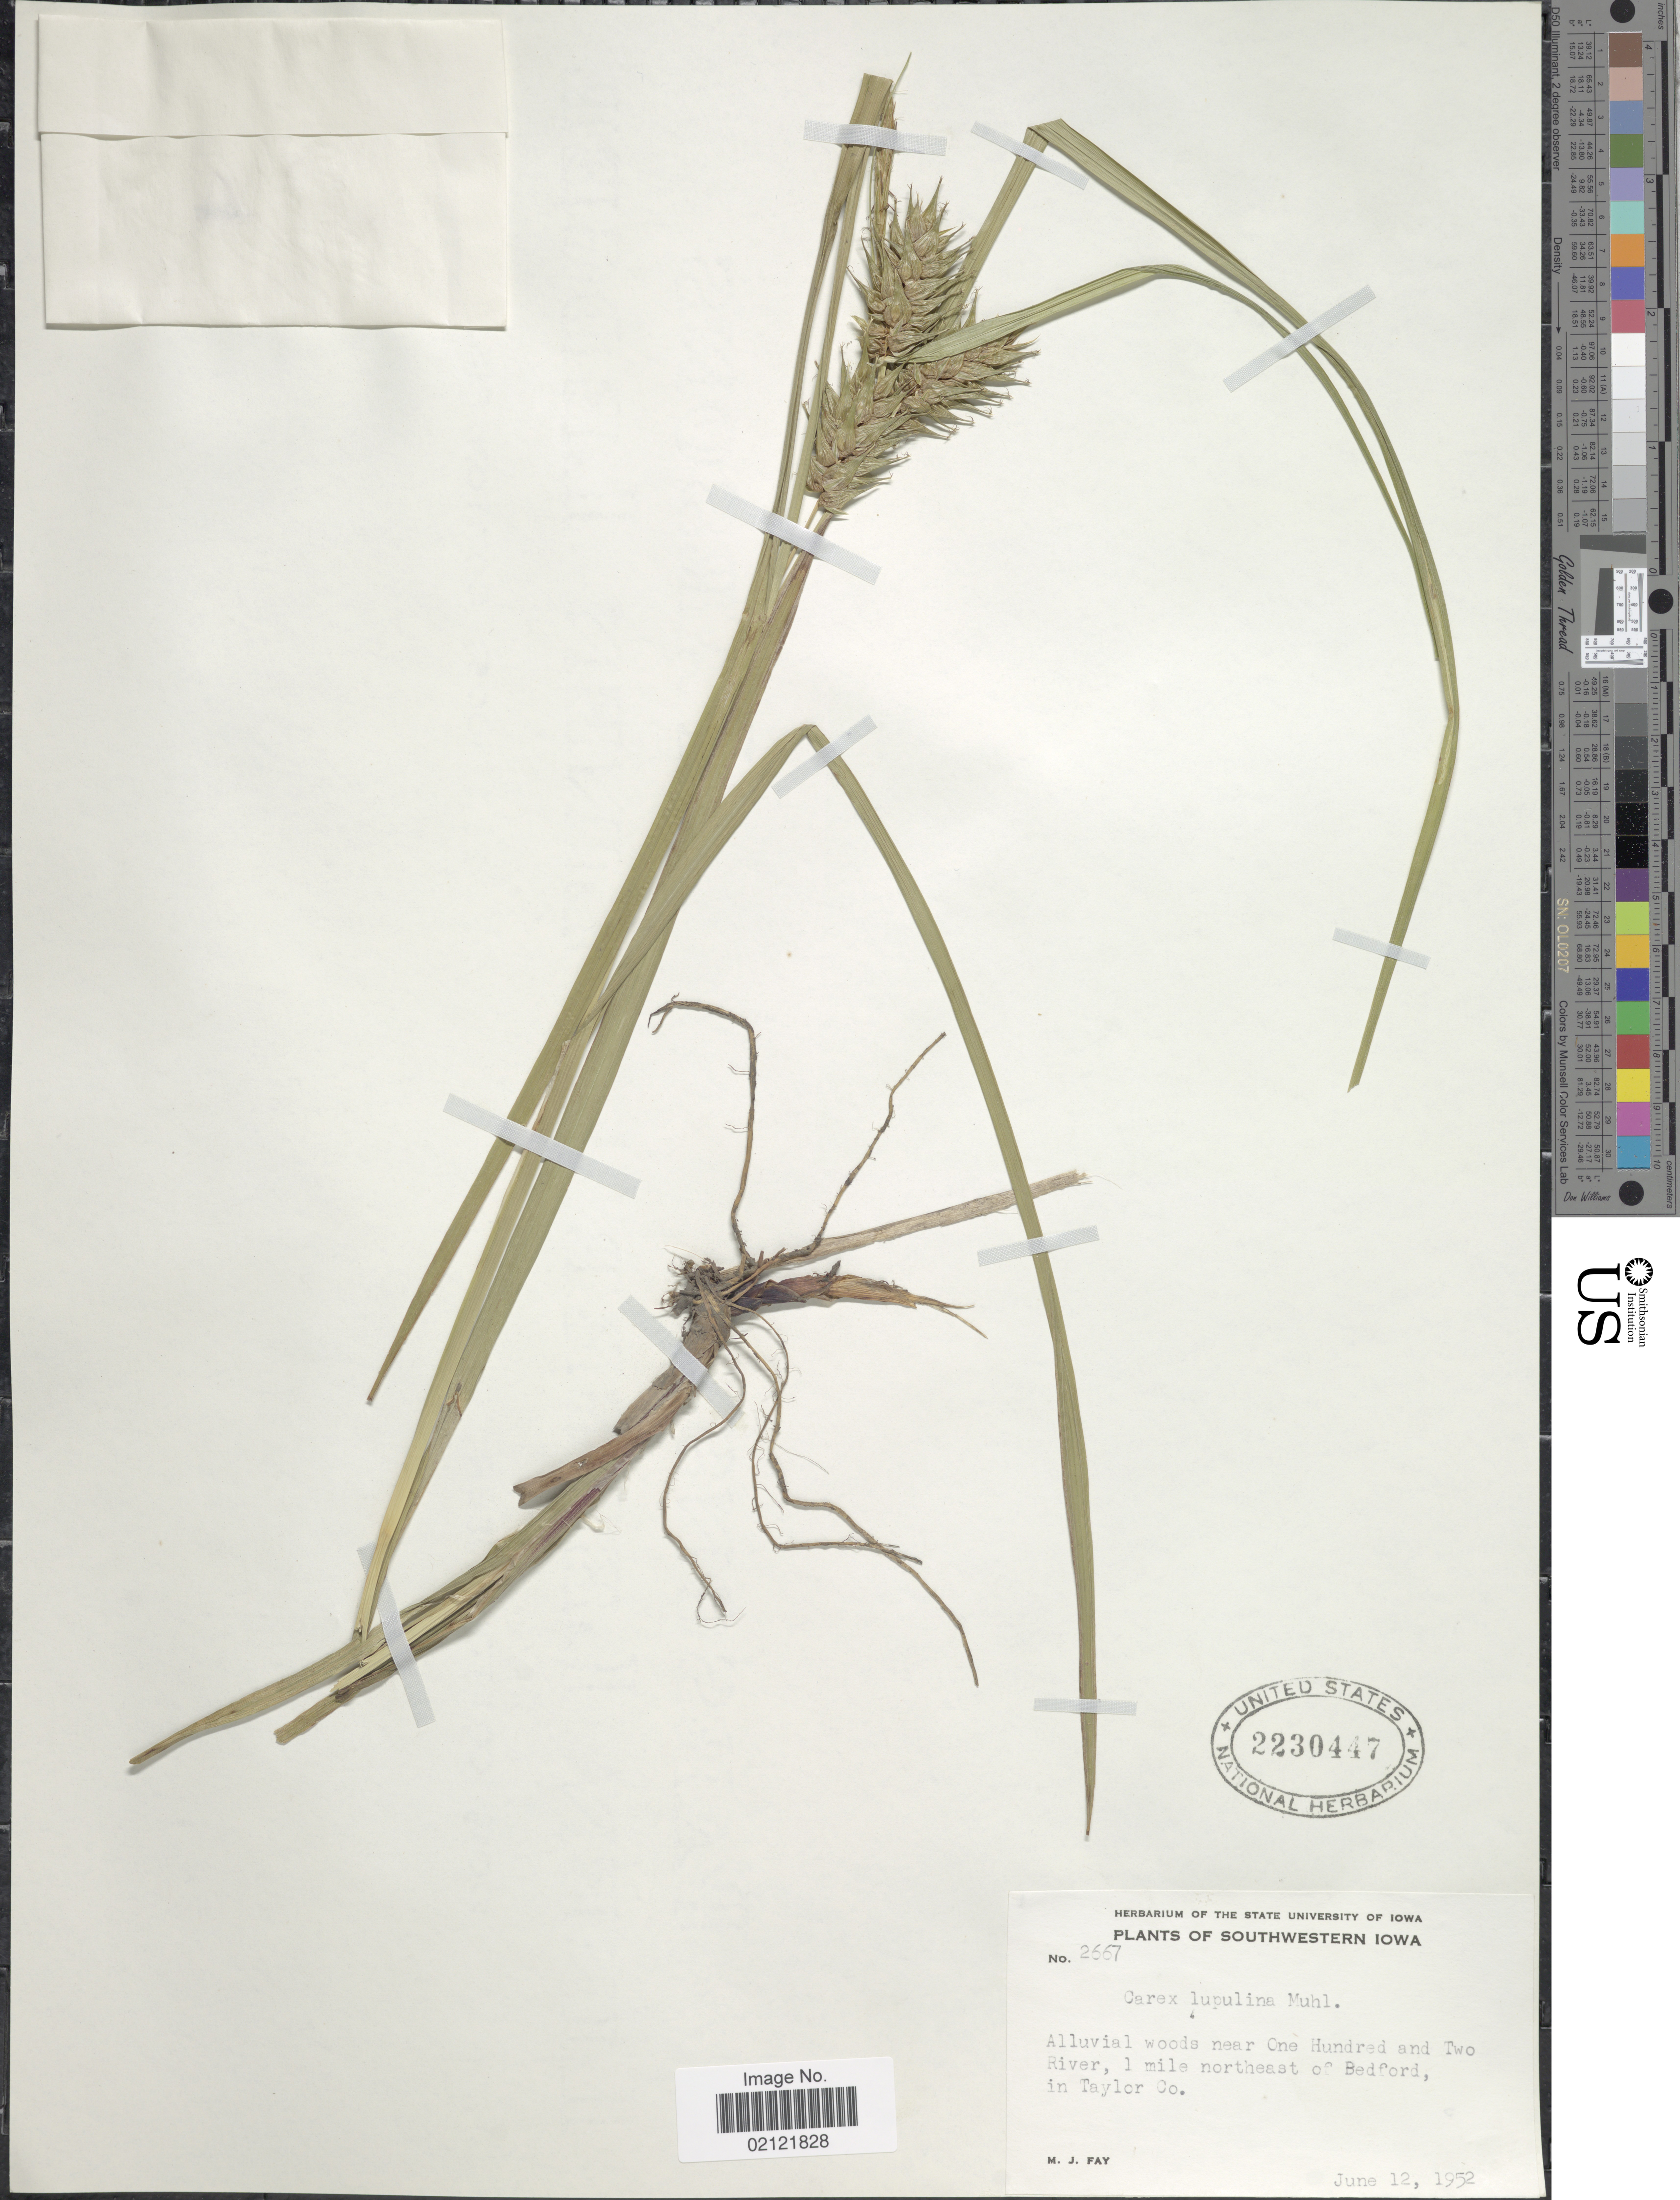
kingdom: Plantae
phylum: Tracheophyta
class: Liliopsida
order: Poales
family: Cyperaceae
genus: Carex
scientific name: Carex lupulina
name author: Muhl. ex Willd.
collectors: M. Fay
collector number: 2667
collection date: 1952-06-12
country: United States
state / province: Iowa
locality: Southwestern Iowa. Alluvial woods near One Hundred and Two River, 1 mile northeast of Bedford, in Taylor Co.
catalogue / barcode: US 2230447